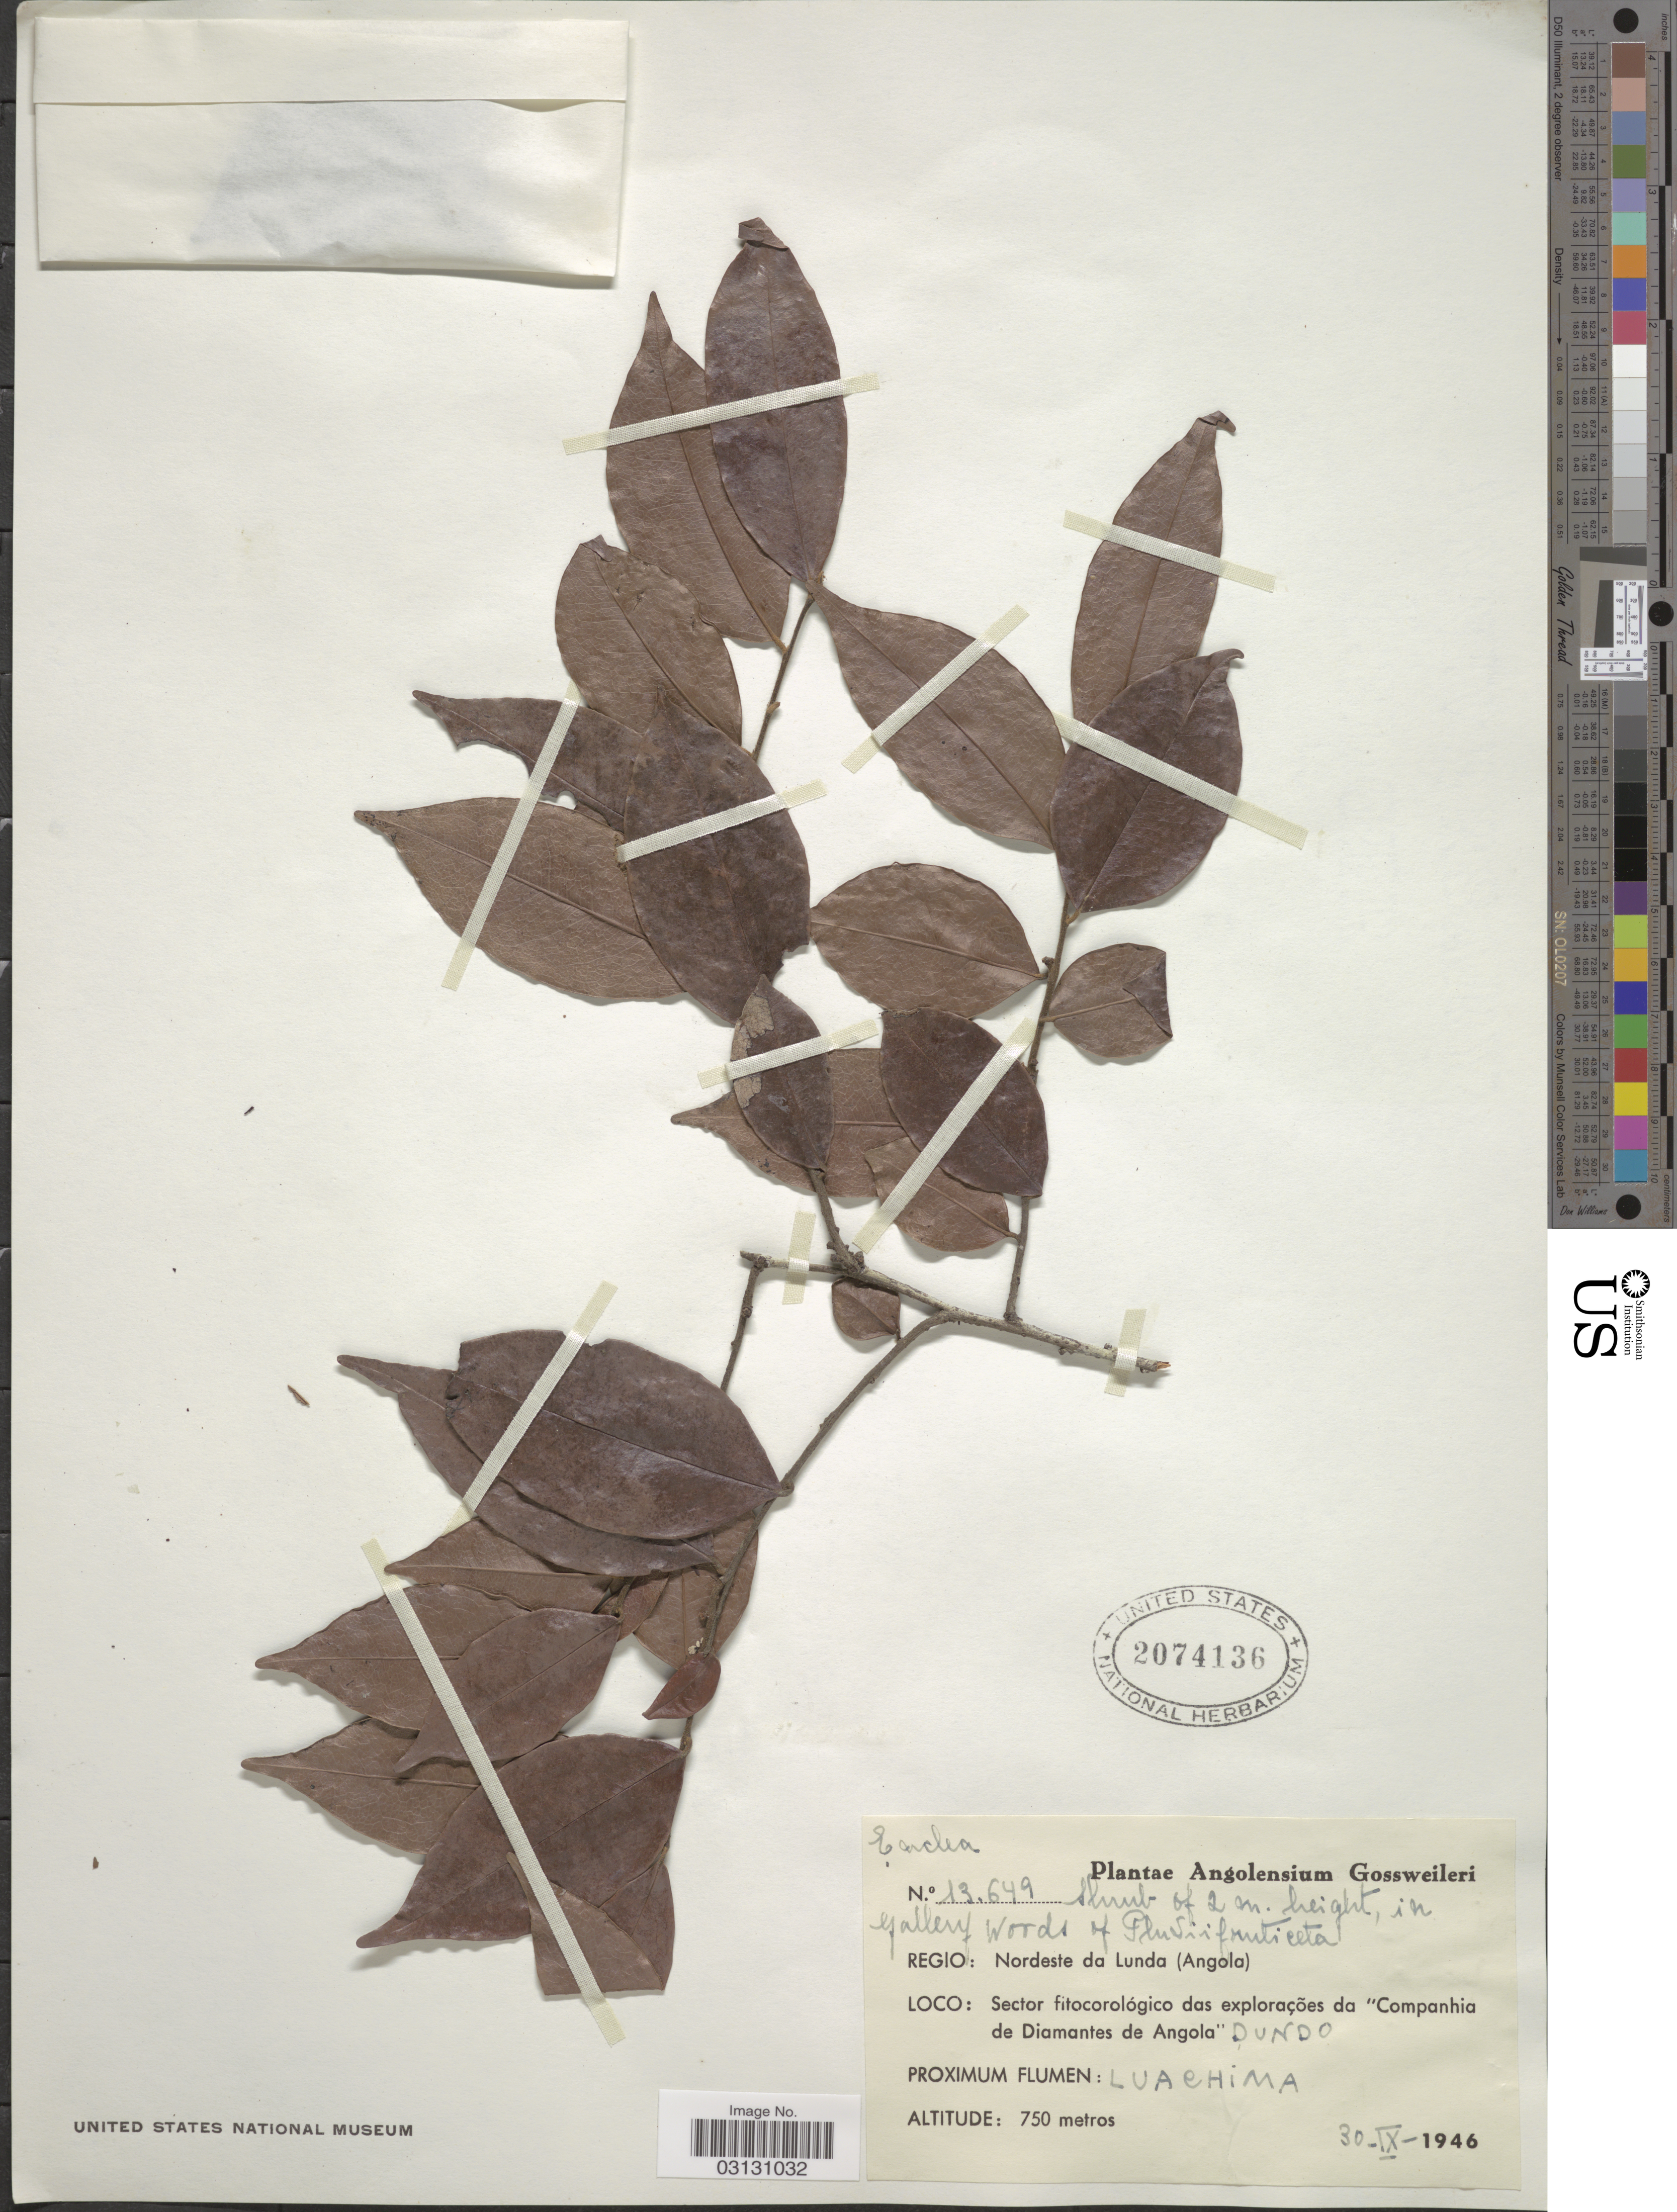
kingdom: Plantae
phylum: Tracheophyta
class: Magnoliopsida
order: Ericales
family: Ebenaceae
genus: Euclea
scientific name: Euclea sp.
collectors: -. Gossweiler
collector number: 13649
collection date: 1946-09-30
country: Angola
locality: Regio: Nordeste da Lunda. Sector fitocorológica das explorações da "Companhia de Diamantes de Angola", Dundo.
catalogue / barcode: US 2074136